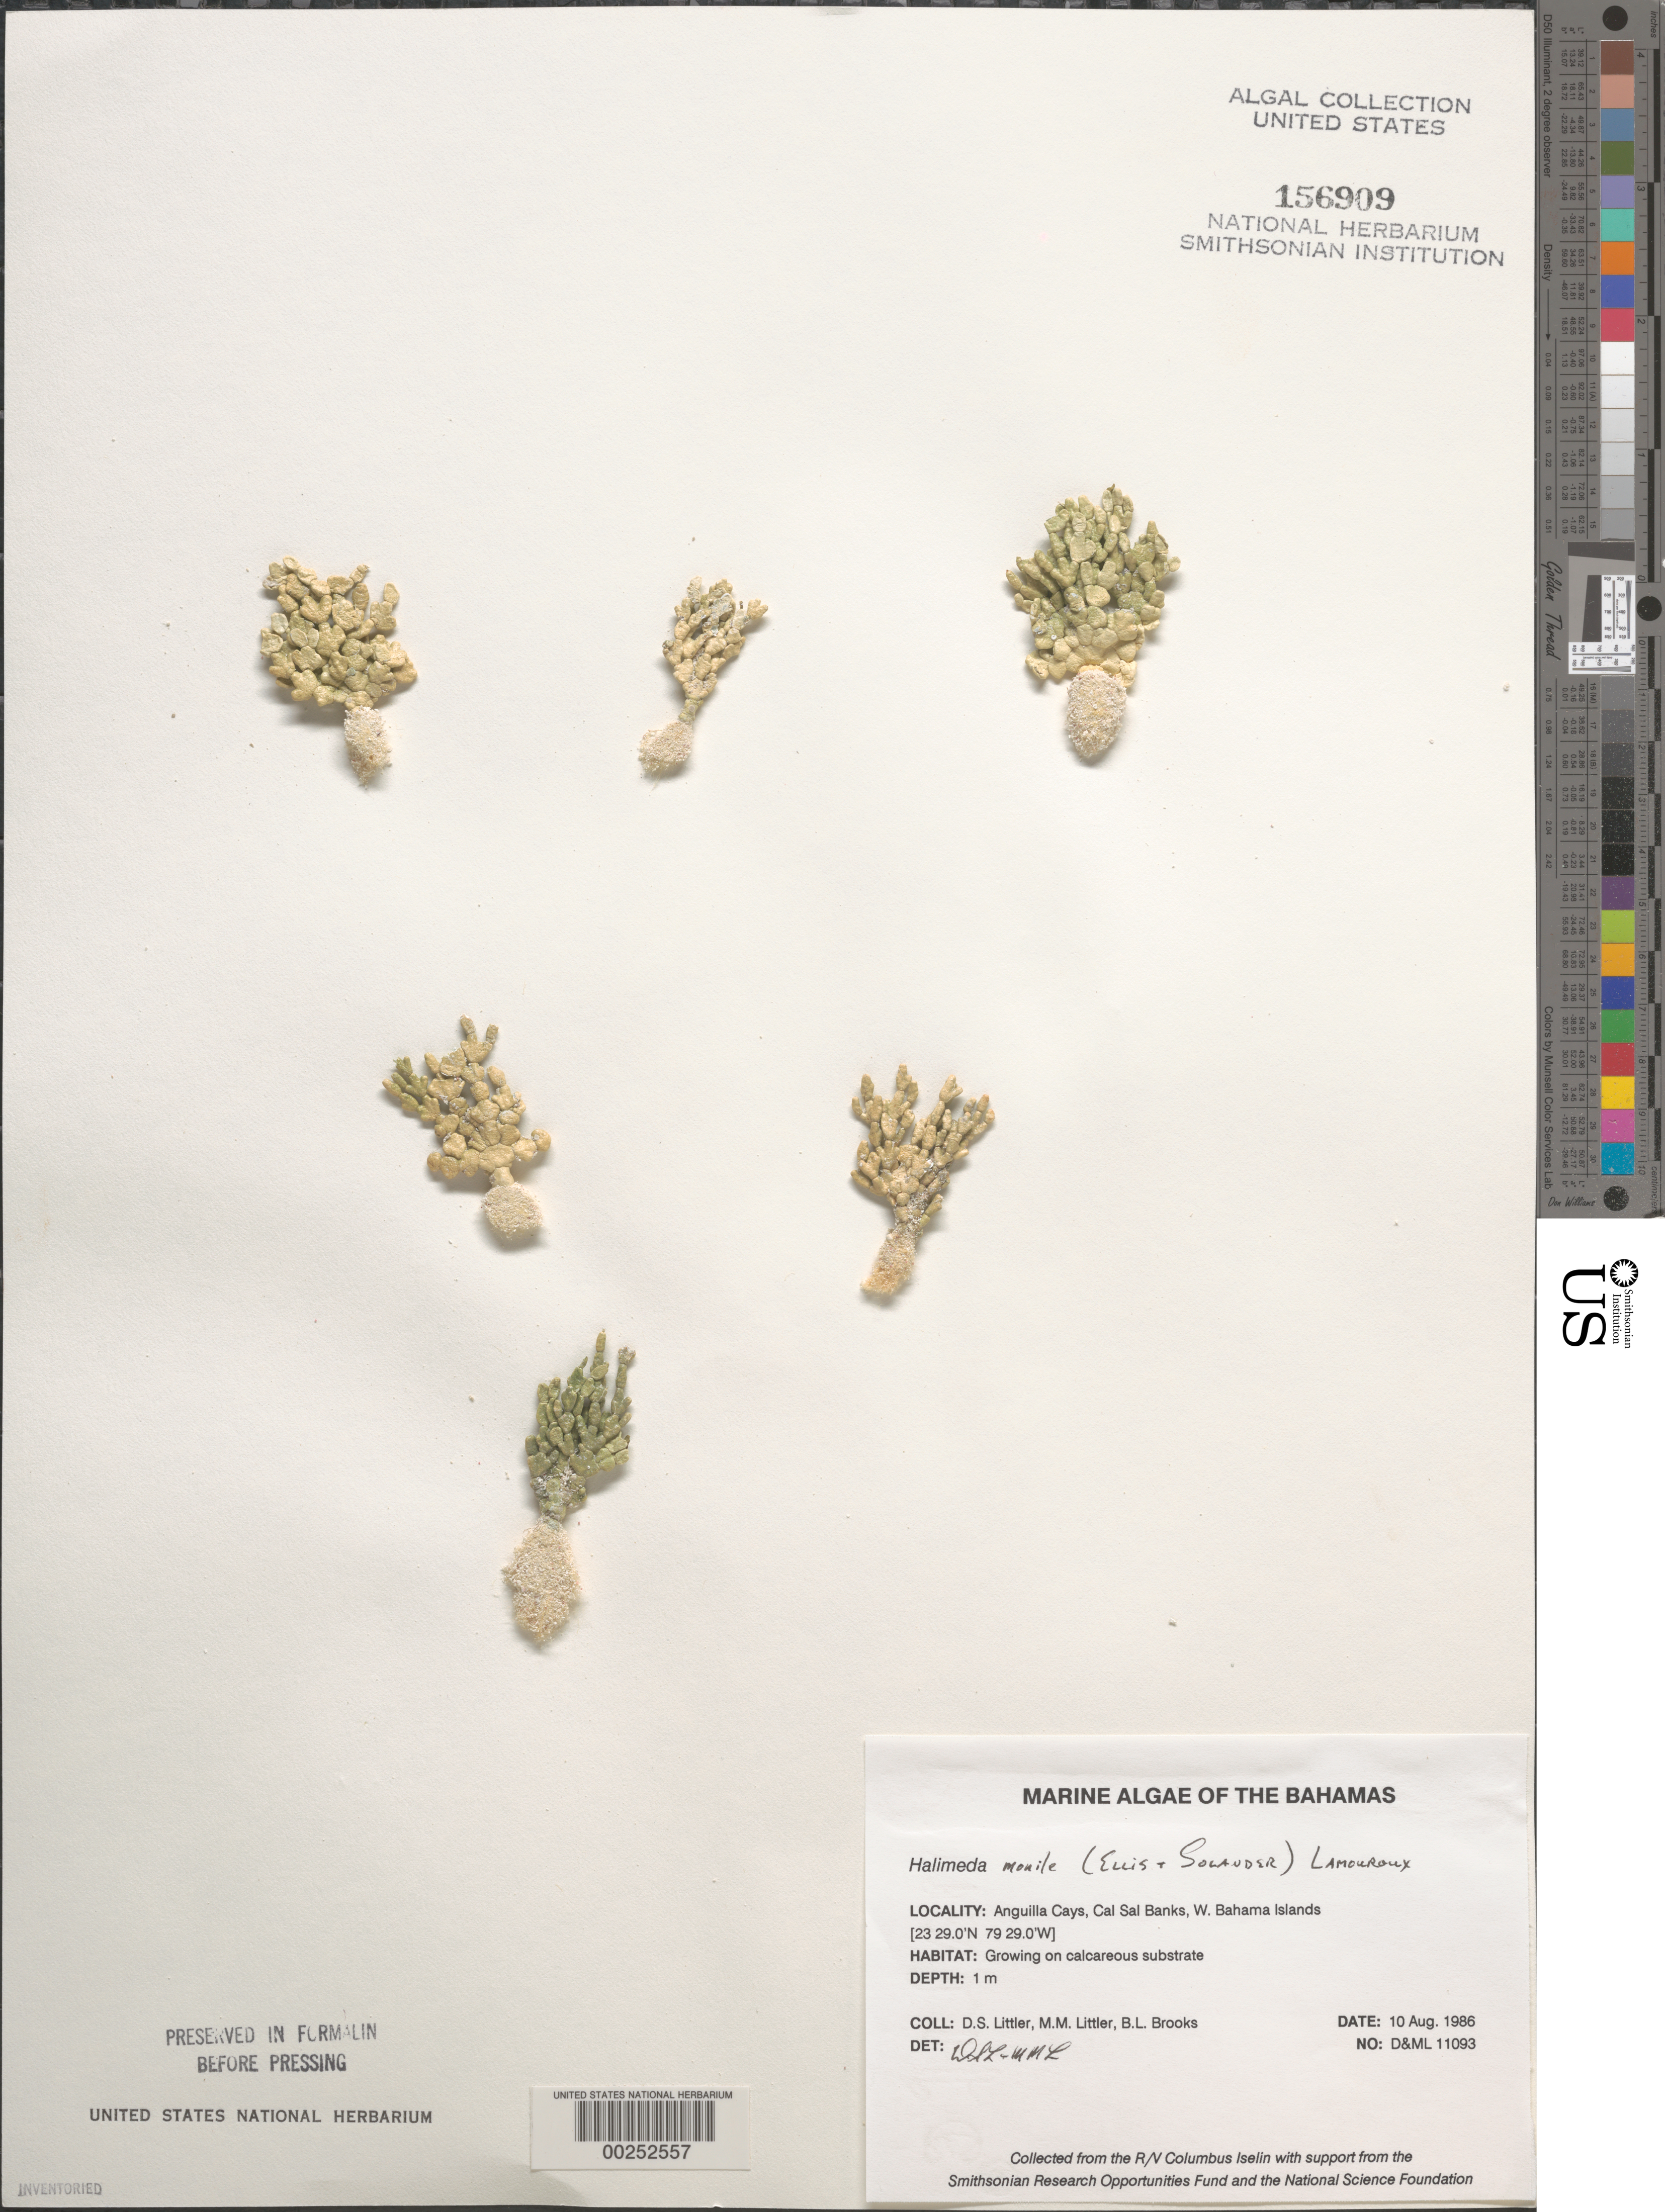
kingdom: Plantae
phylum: Chlorophyta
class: Ulvophyceae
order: Bryopsidales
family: Halimedaceae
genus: Halimeda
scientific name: Halimeda monile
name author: (J. Ellis & Sol.) J.V.Lamouroux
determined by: Littler, D. S.; Littler, M. M.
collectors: D. S. Littler, M. M. Littler & B. Brooks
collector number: D&ML 11093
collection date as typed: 10 Aug 1986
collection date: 1986-08-10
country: Bahamas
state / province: Bimini Banks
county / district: Bimini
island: Anguilla Cays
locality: Cay Sal Banks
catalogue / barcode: US 156909